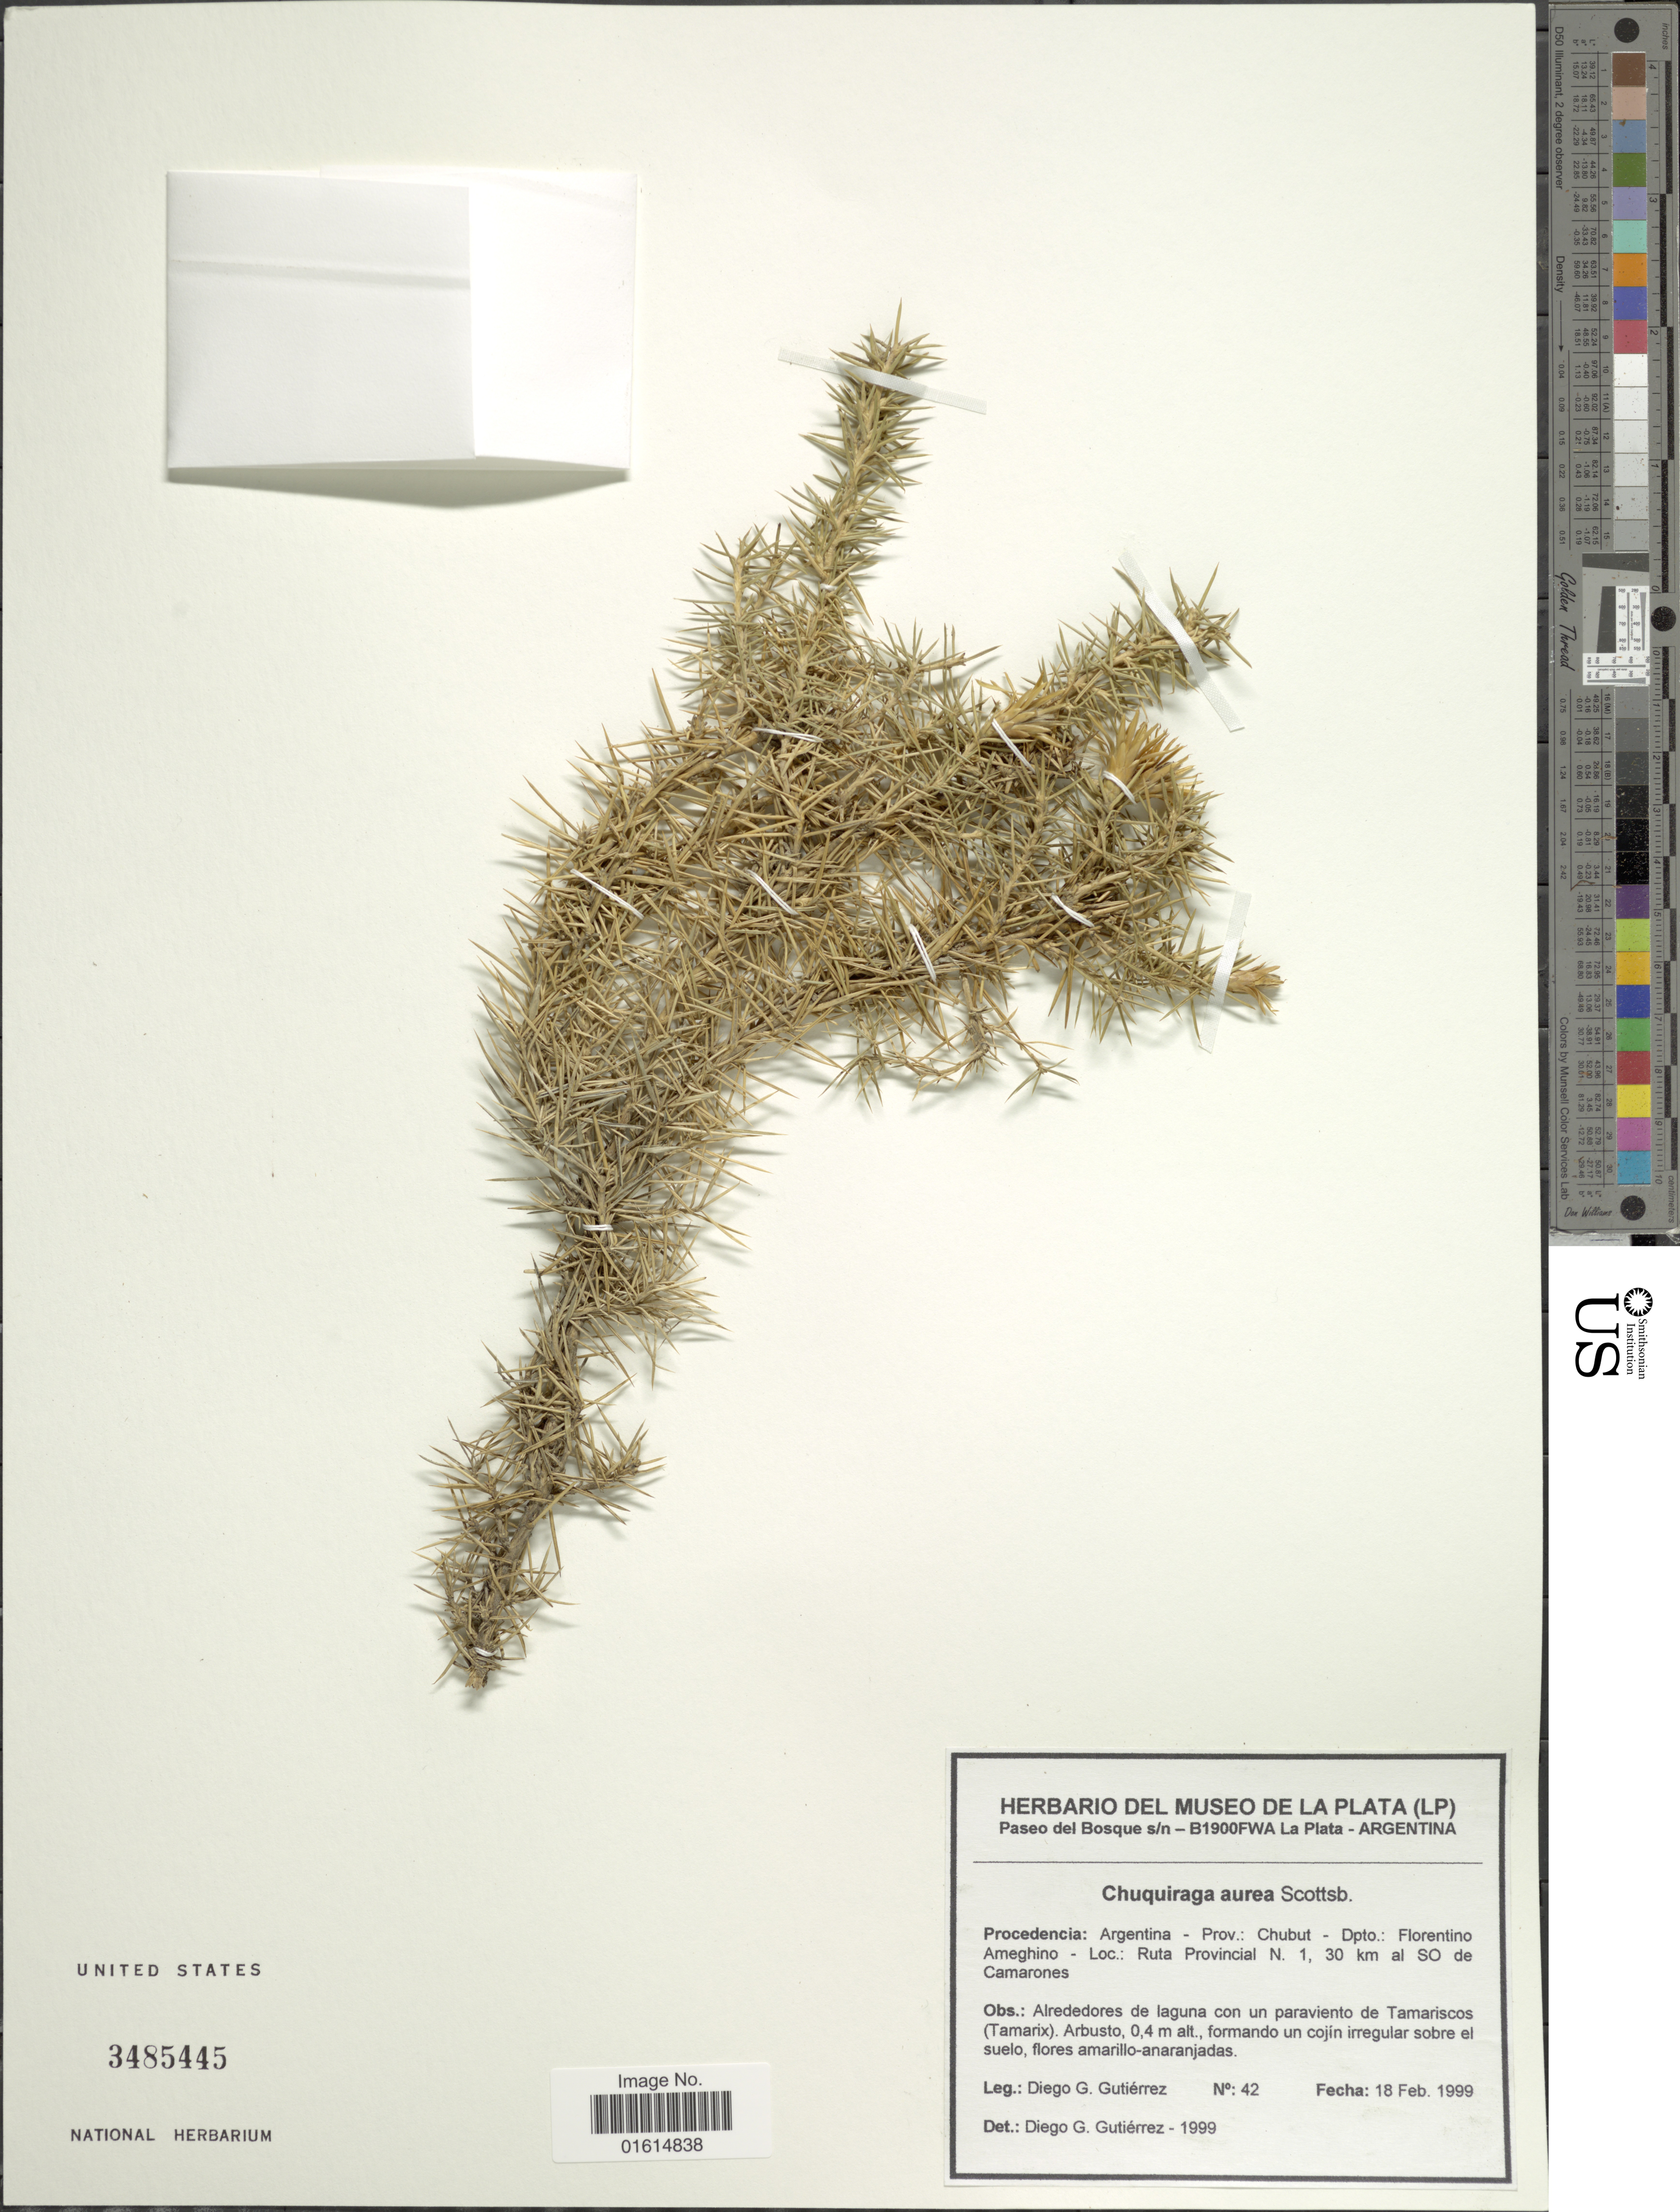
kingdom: Plantae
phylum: Tracheophyta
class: Magnoliopsida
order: Asterales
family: Asteraceae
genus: Chuquiraga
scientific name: Chuquiraga aurea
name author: Skottsb.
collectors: D. G. Gutiérrez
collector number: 42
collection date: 1999-02-18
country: Argentina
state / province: Chubut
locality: Procedencia Argentina, Prov. Chubut, Dpto. Florentino Ameghino, Ruta Provincial N 1, 30 km al SO de Camarones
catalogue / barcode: US 3485445